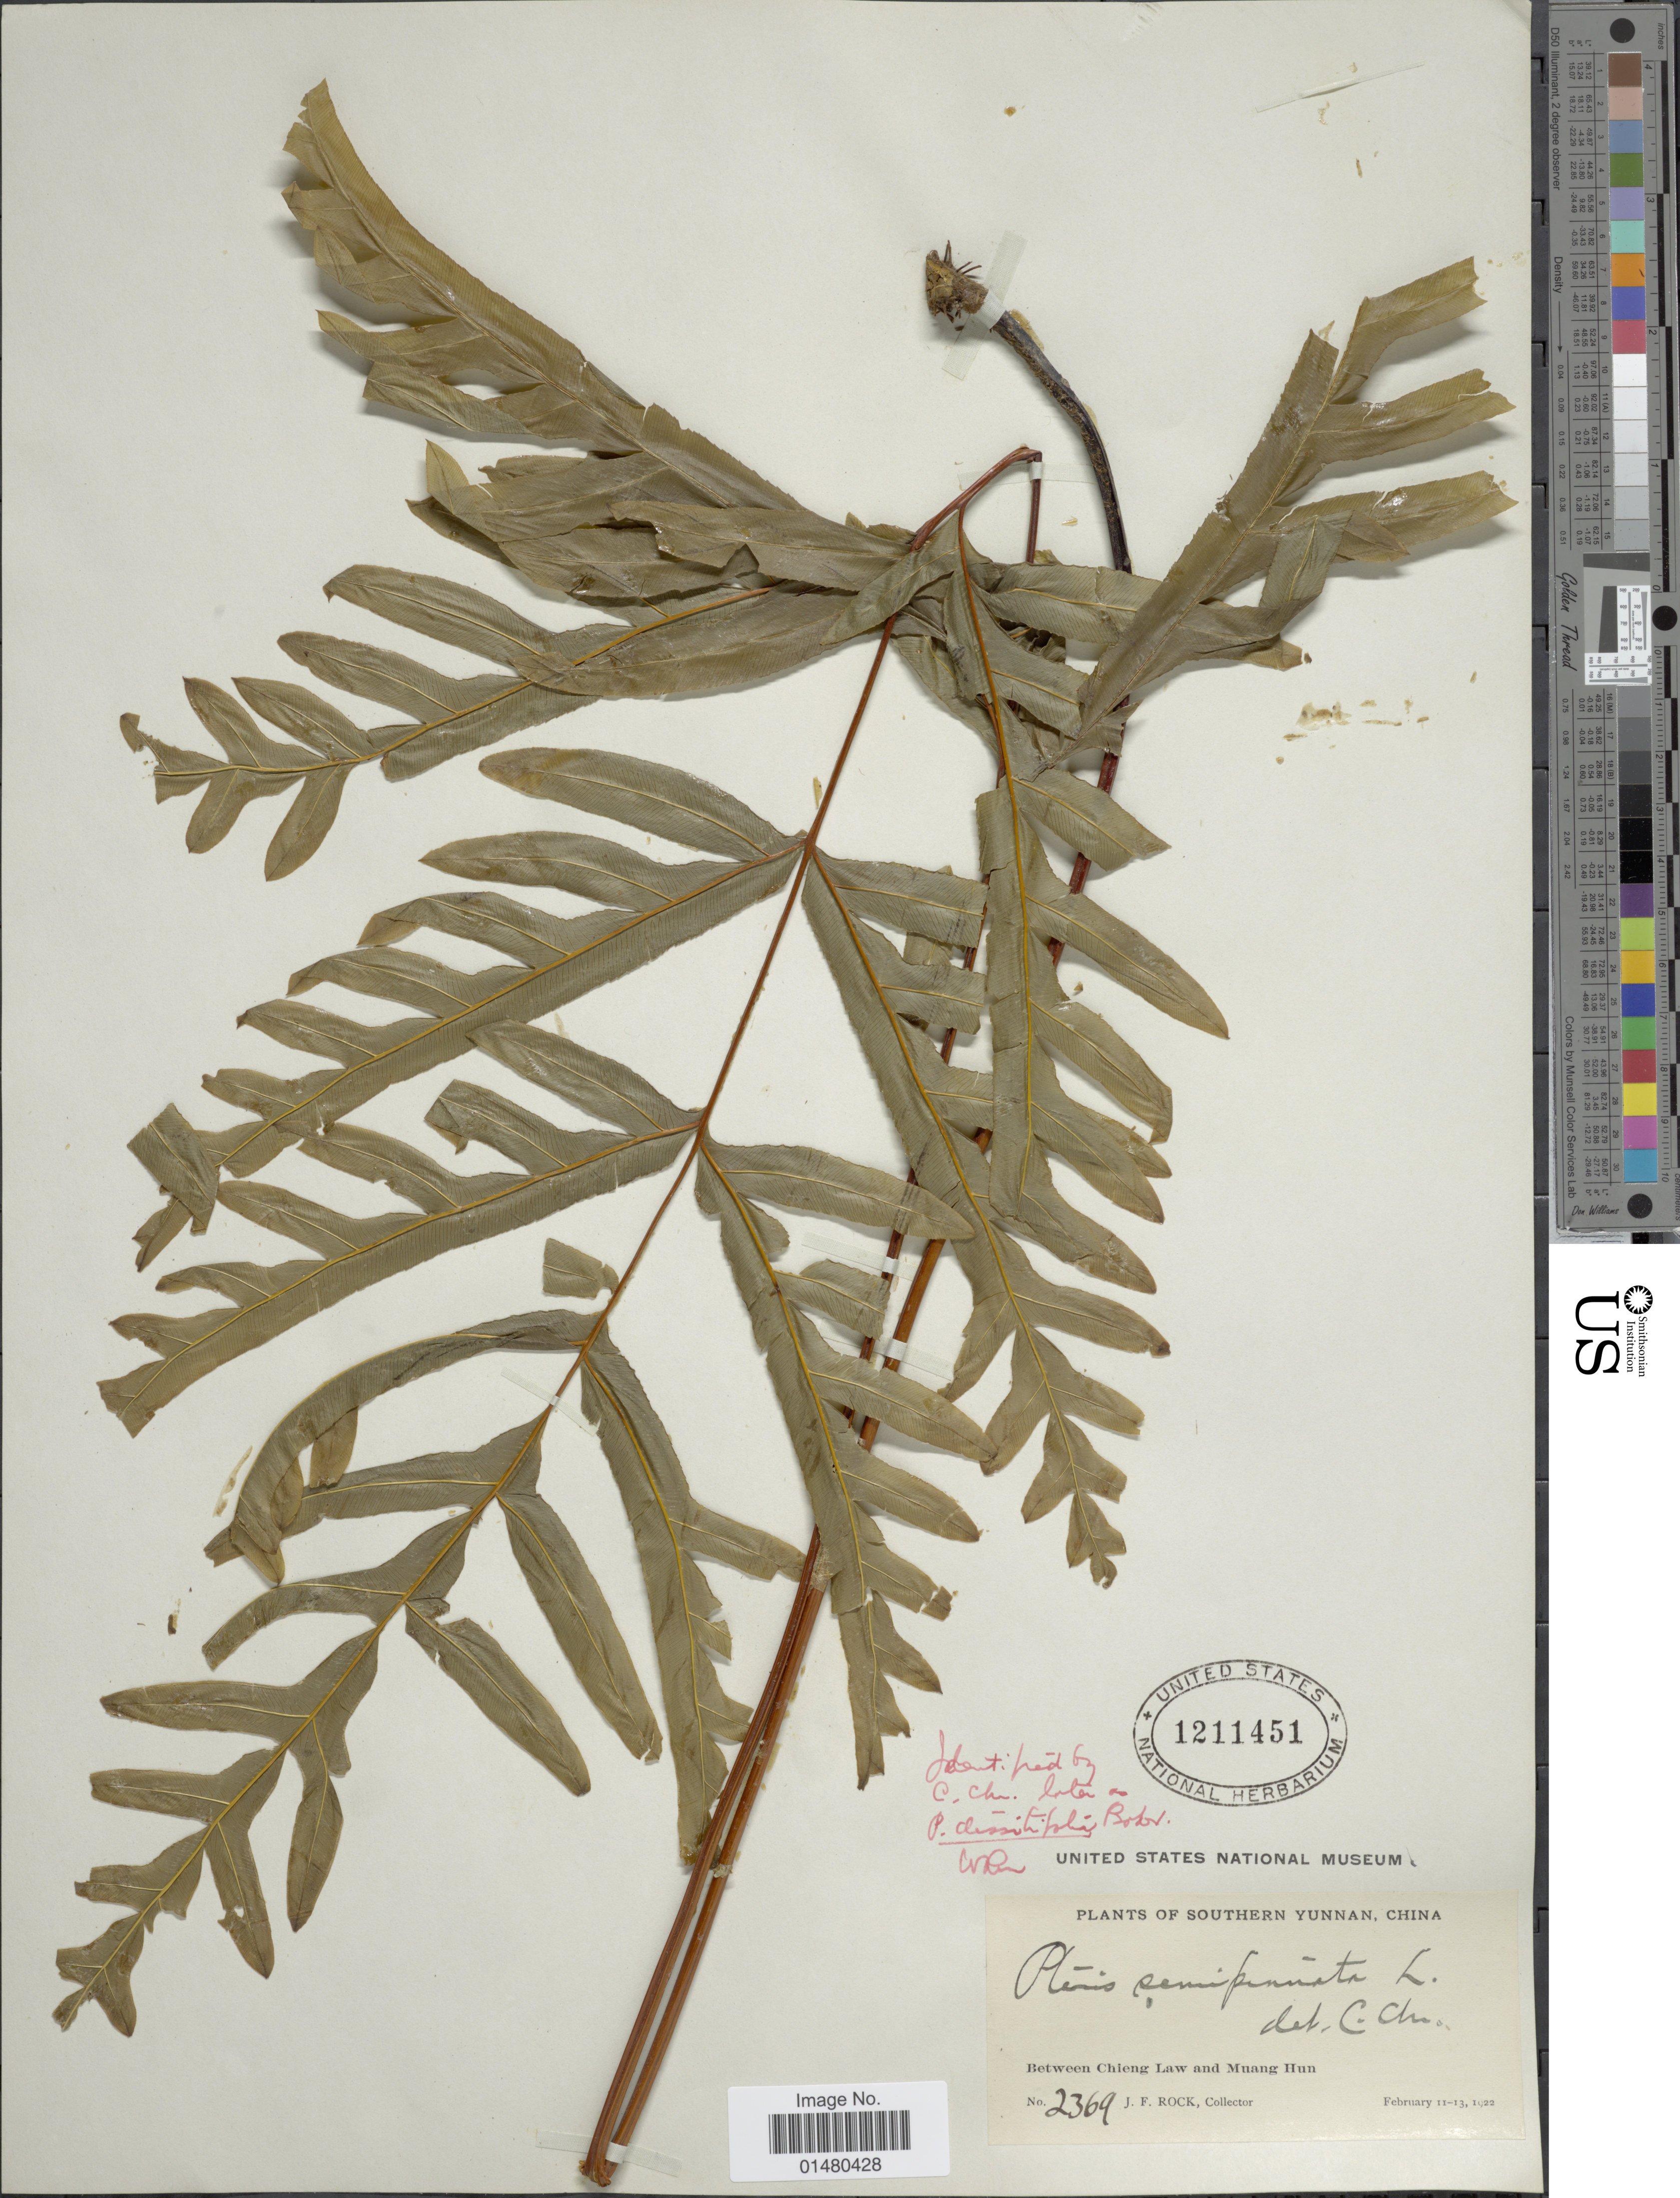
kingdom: Plantae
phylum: Tracheophyta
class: Polypodiopsida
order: Polypodiales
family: Pteridaceae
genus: Pteris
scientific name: Pteris dissitifolia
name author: Baker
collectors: J. Rock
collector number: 2369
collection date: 1922-02-11/1922-02-13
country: China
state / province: Yunnan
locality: Southern Yunnan, Between Chieng Law and Muang Hun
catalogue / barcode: US 1211451